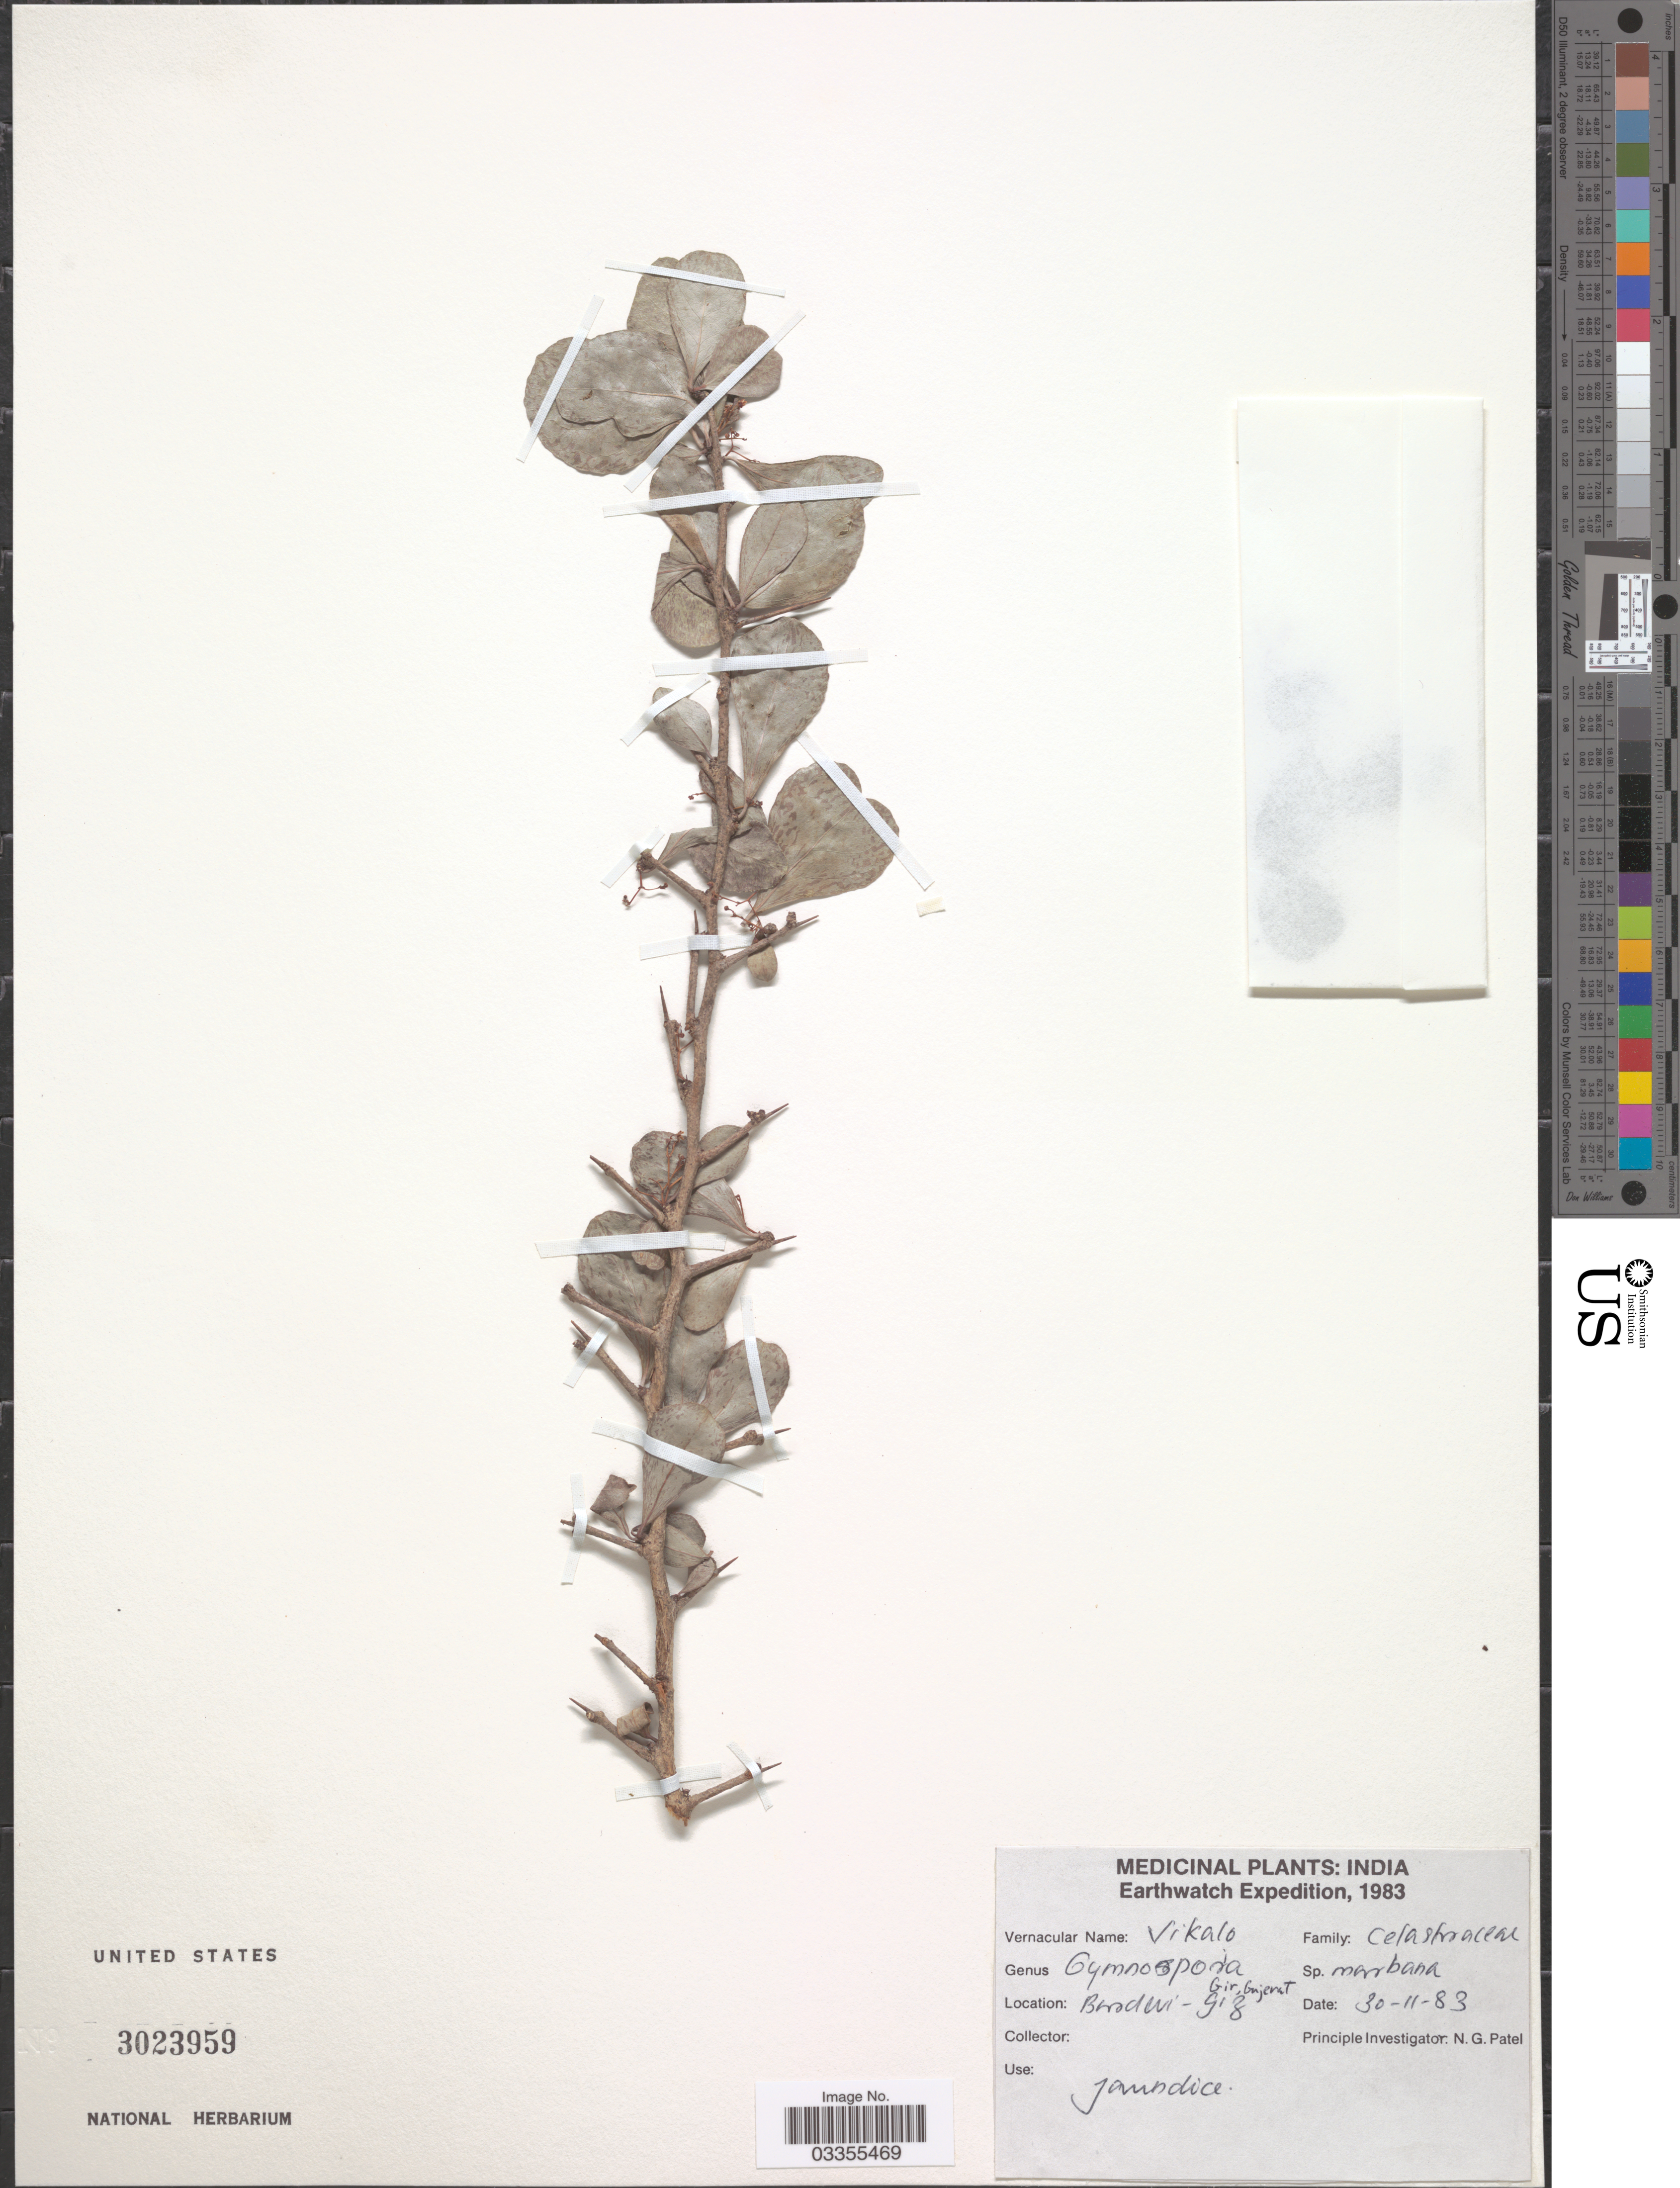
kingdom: Plantae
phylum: Tracheophyta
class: Magnoliopsida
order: Celastrales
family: Celastraceae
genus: Gymnosporia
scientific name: Gymnosporia montana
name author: (Roth) Benth.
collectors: N. Patel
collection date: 1983-11-30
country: India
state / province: Gujarat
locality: Bardeni [interpreted] - Gir Gujerat, Giz.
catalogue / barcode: US 3023959